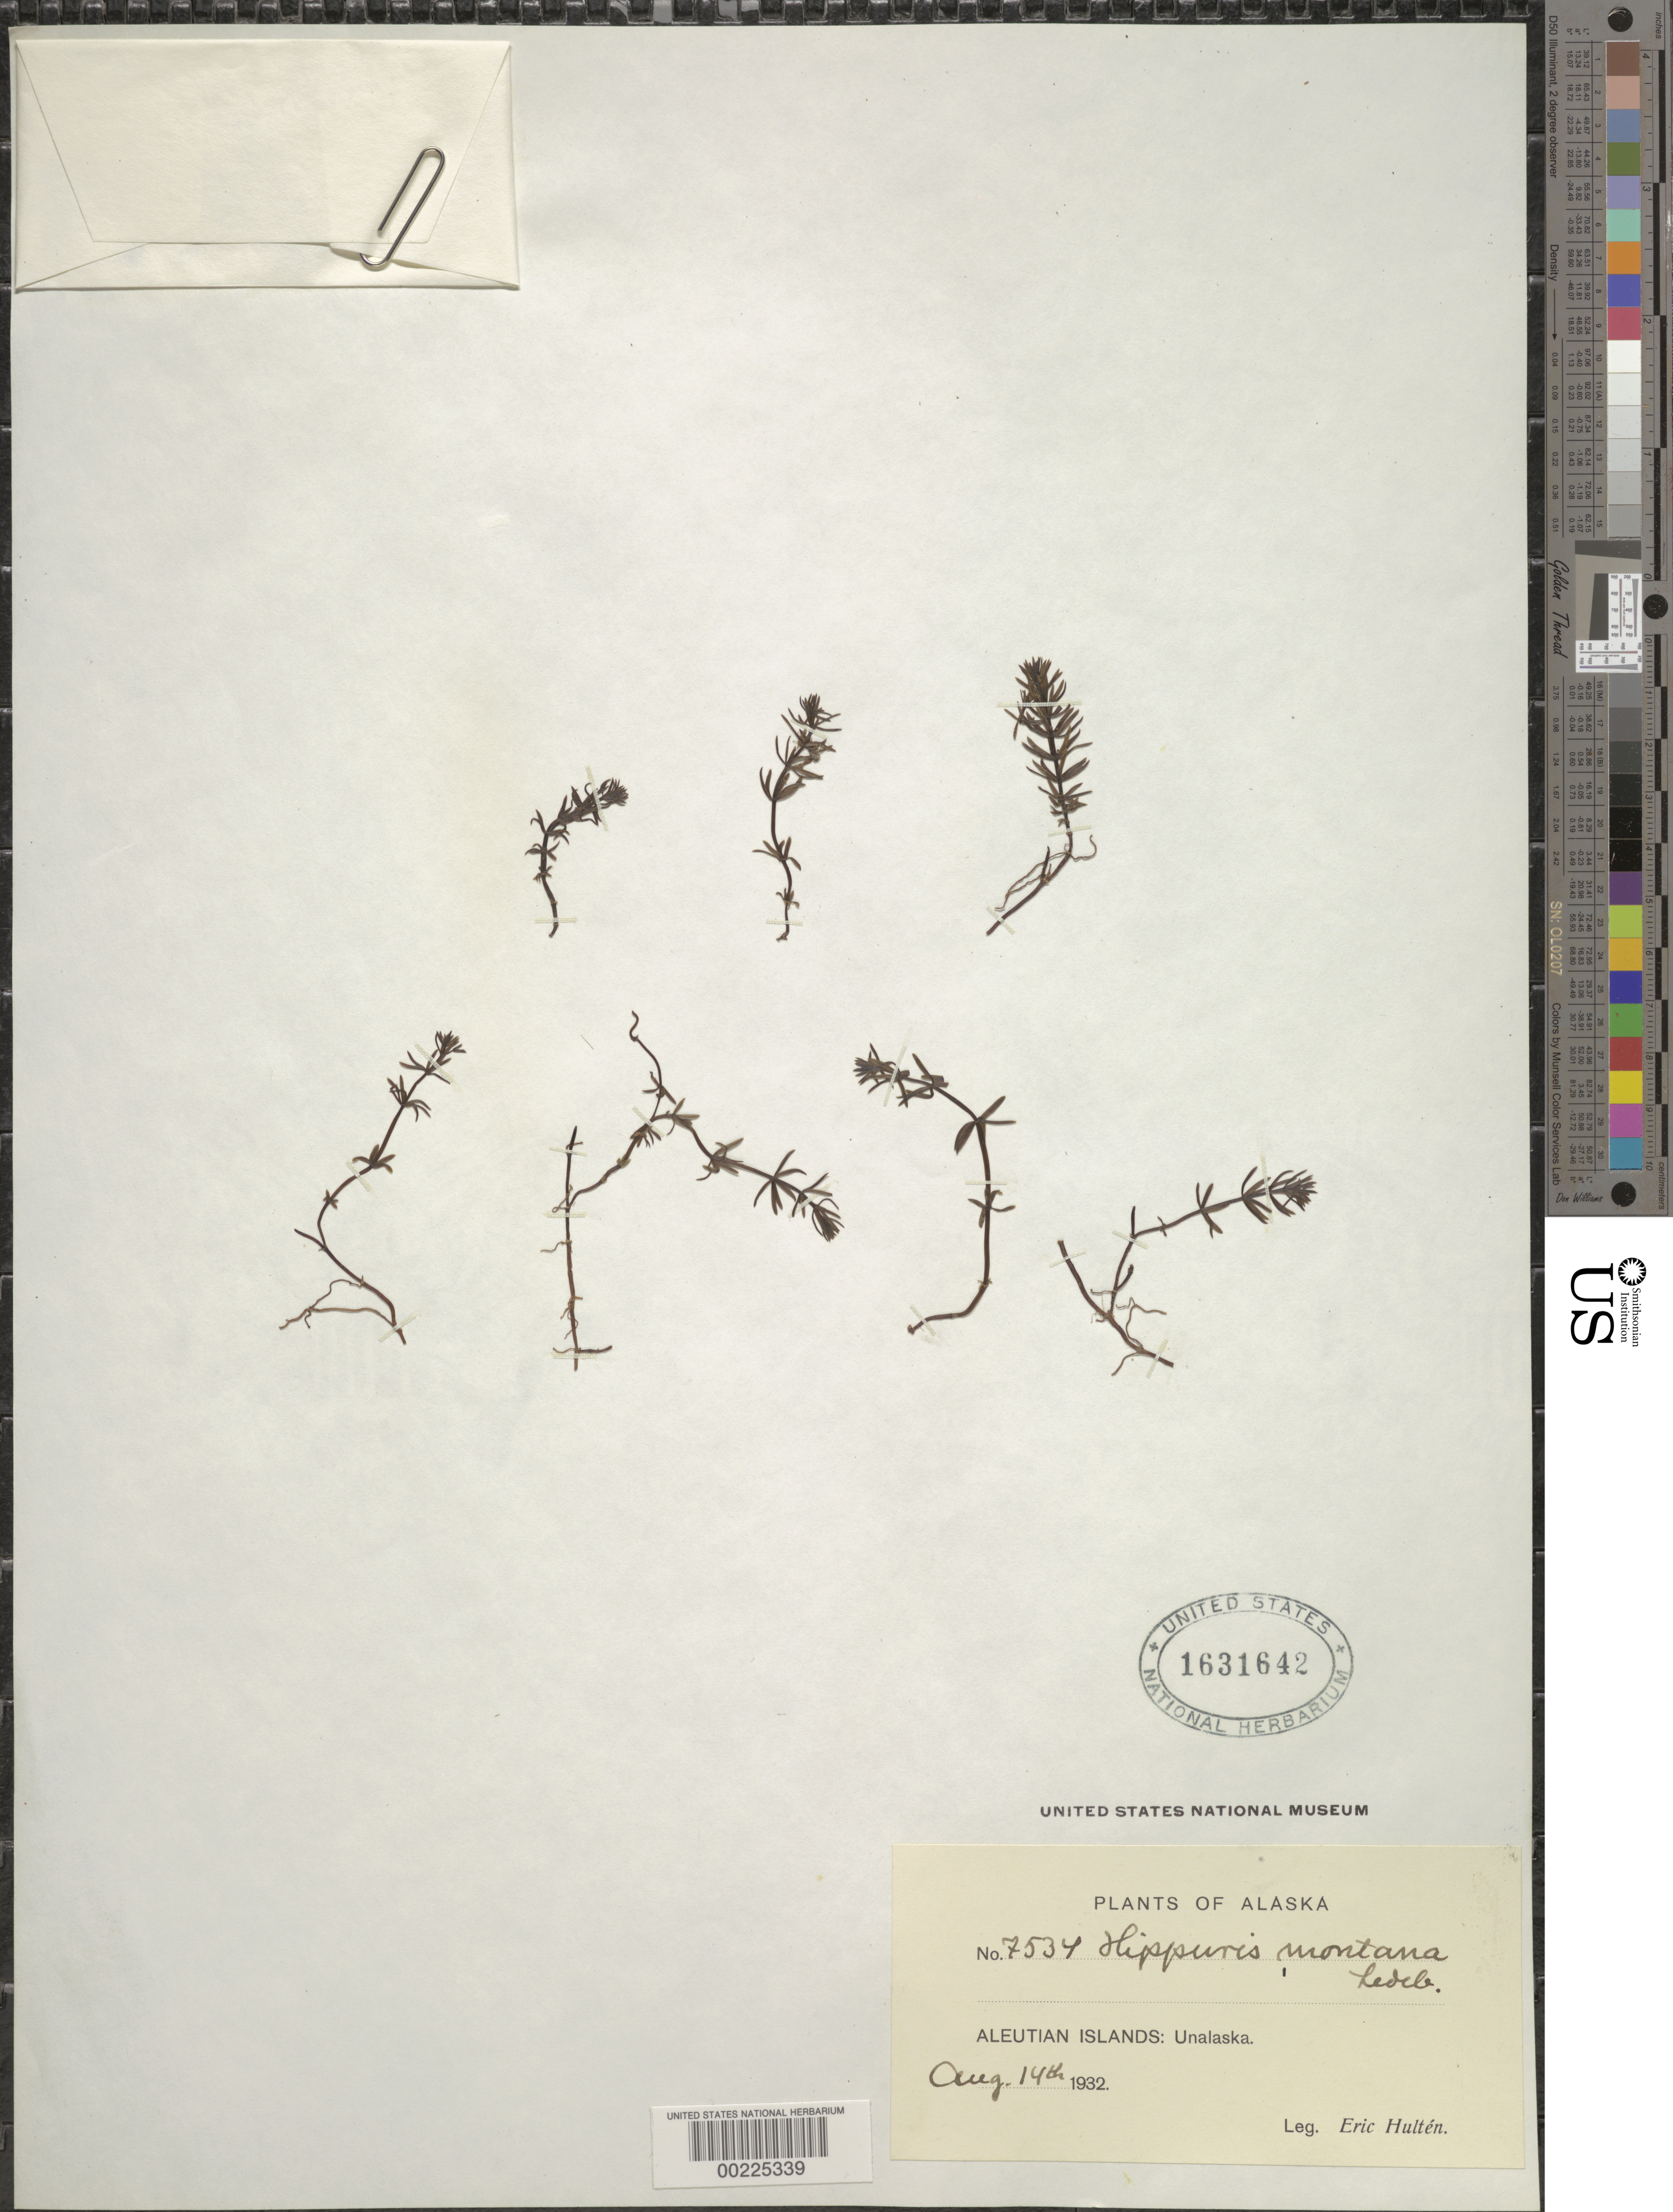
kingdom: Plantae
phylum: Tracheophyta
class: Magnoliopsida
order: Lamiales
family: Plantaginaceae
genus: Hippuris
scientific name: Hippuris montana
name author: Ledeb. ex Rchb.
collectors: E. G. Hultén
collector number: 7534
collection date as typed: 14 Aug 1932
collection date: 1932-08-14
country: United States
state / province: Alaska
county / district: Aleutians West Census Area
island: Unalaska Island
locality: Aleutian islands: unalaska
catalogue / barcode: US 1631642